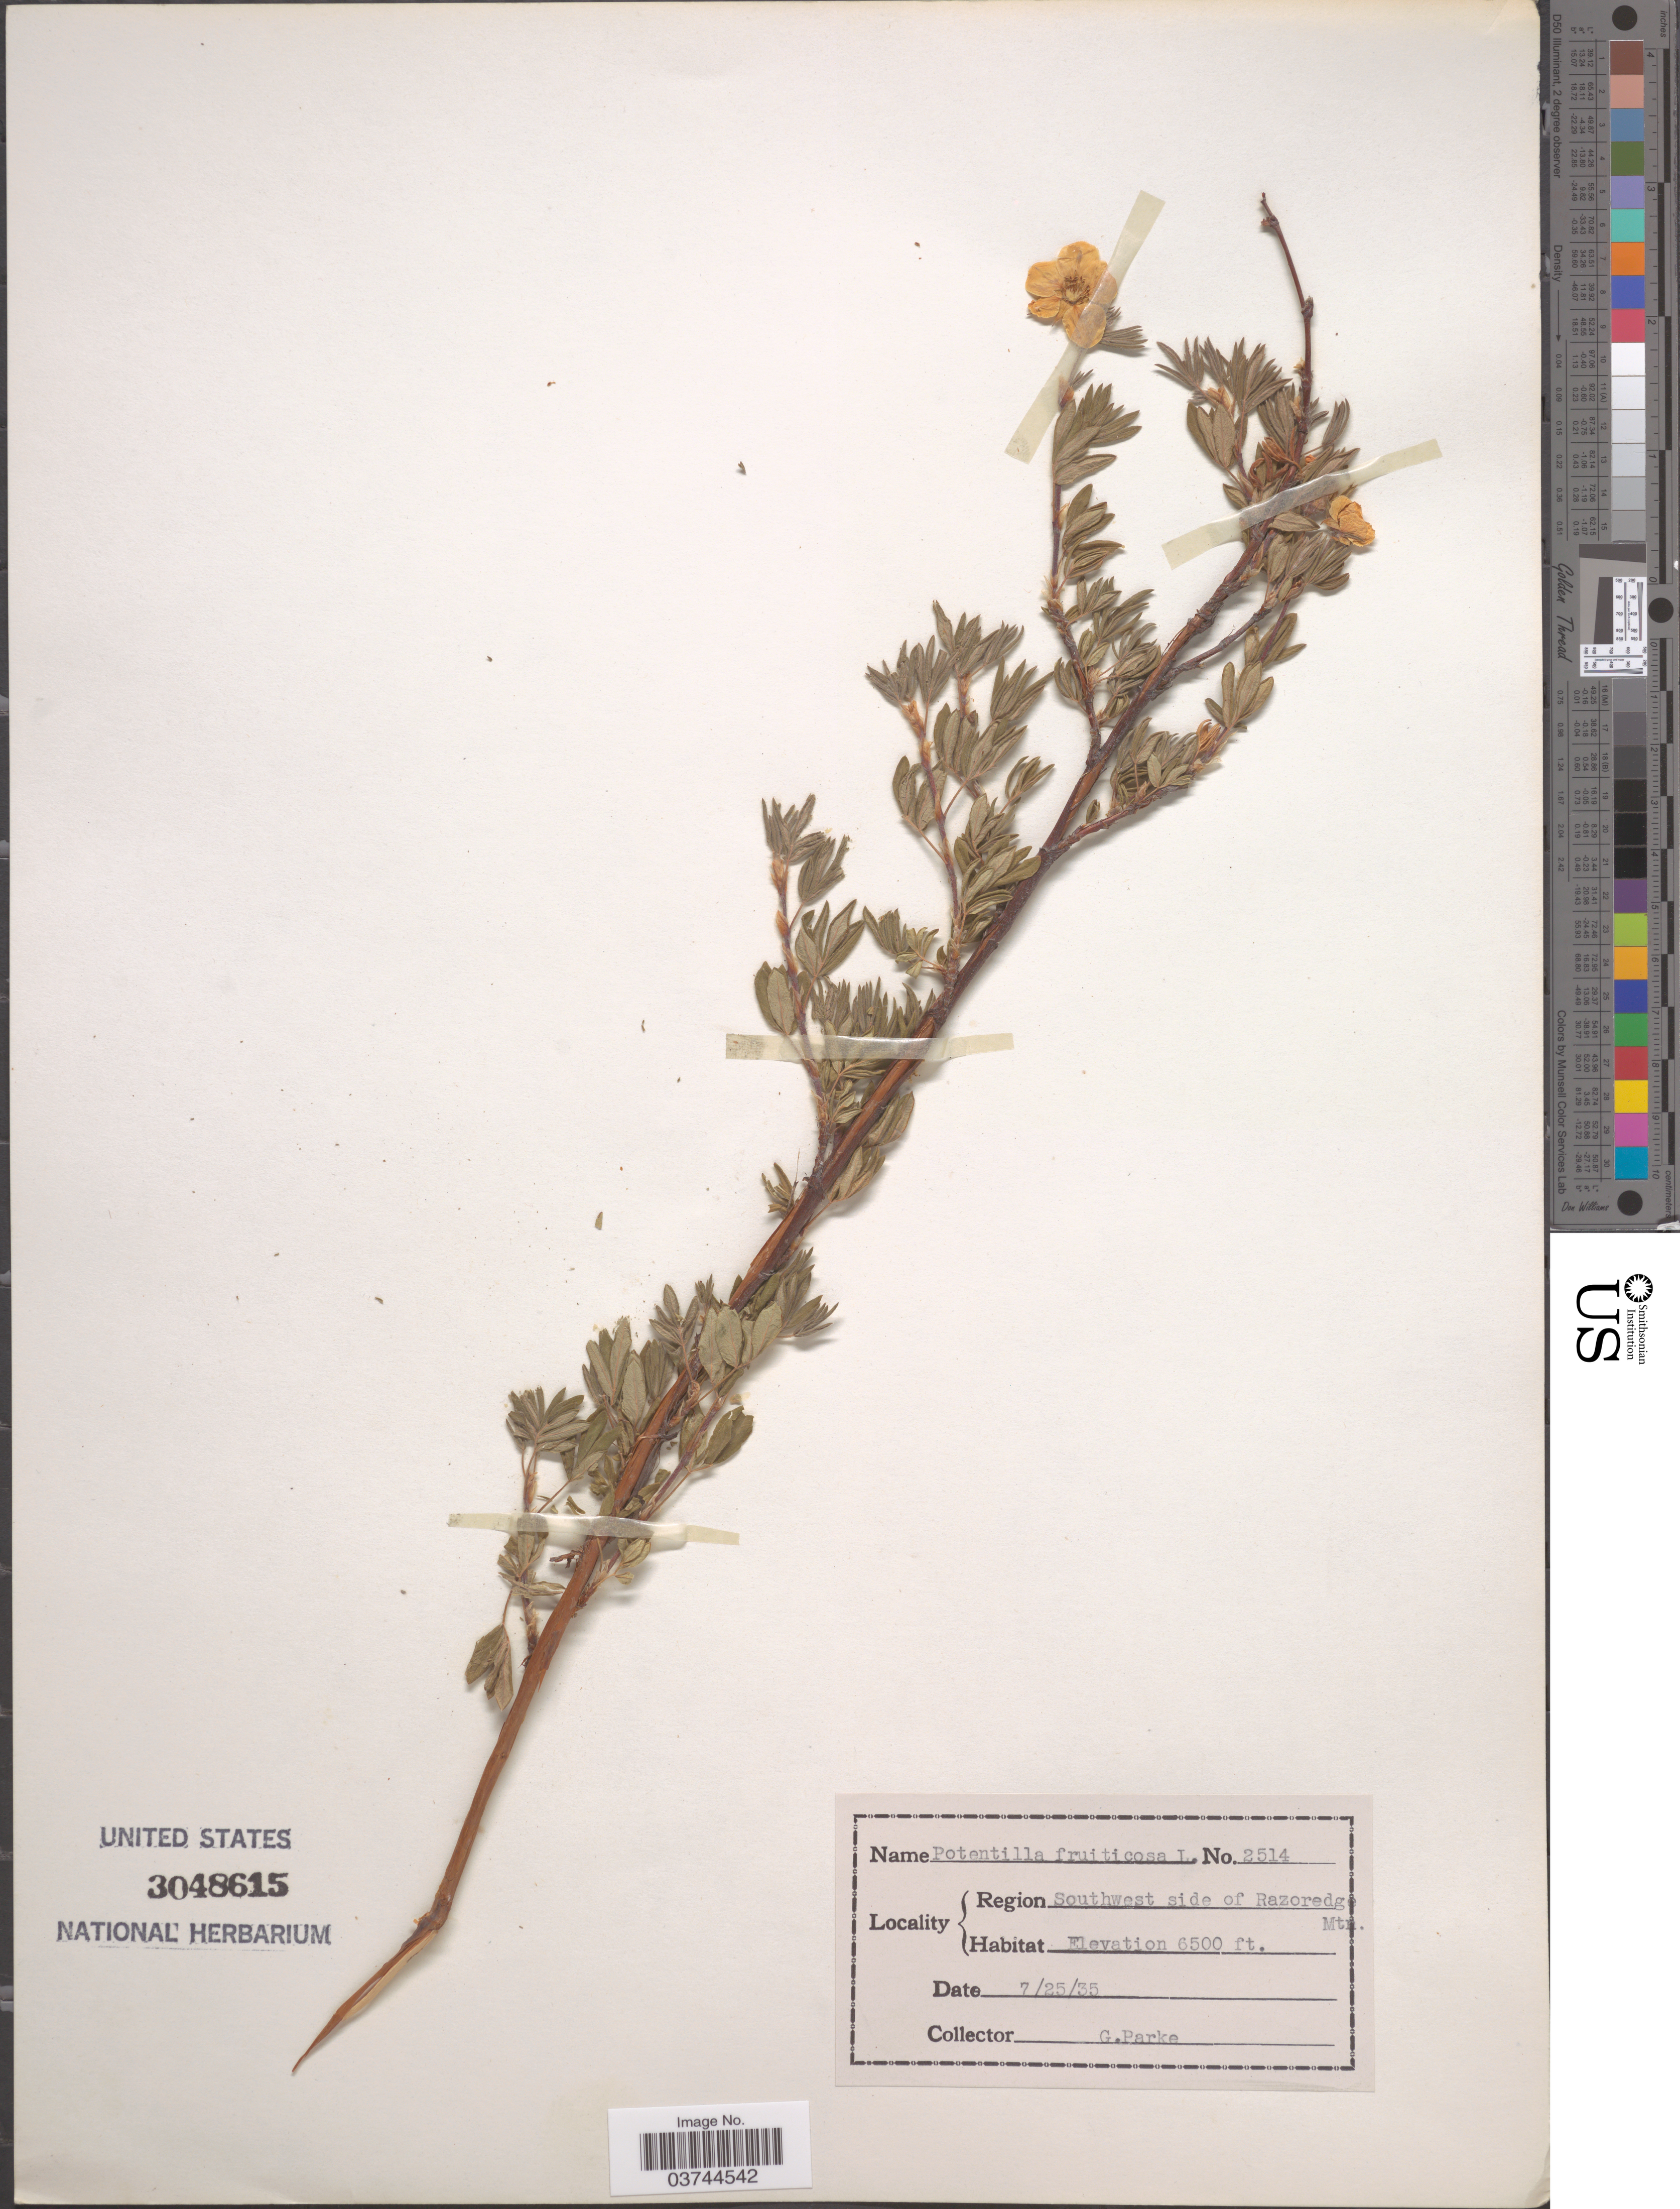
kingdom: Plantae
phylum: Tracheophyta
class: Magnoliopsida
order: Rosales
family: Rosaceae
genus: Dasiphora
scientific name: Dasiphora fruticosa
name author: (L.) Rydb.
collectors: G. Parke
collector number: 2514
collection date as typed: Transcribed d/m/y: 25/7/35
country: United States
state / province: Montana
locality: Region Southwest side of Razoredge Mtn.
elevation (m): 1981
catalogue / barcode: US 3048615